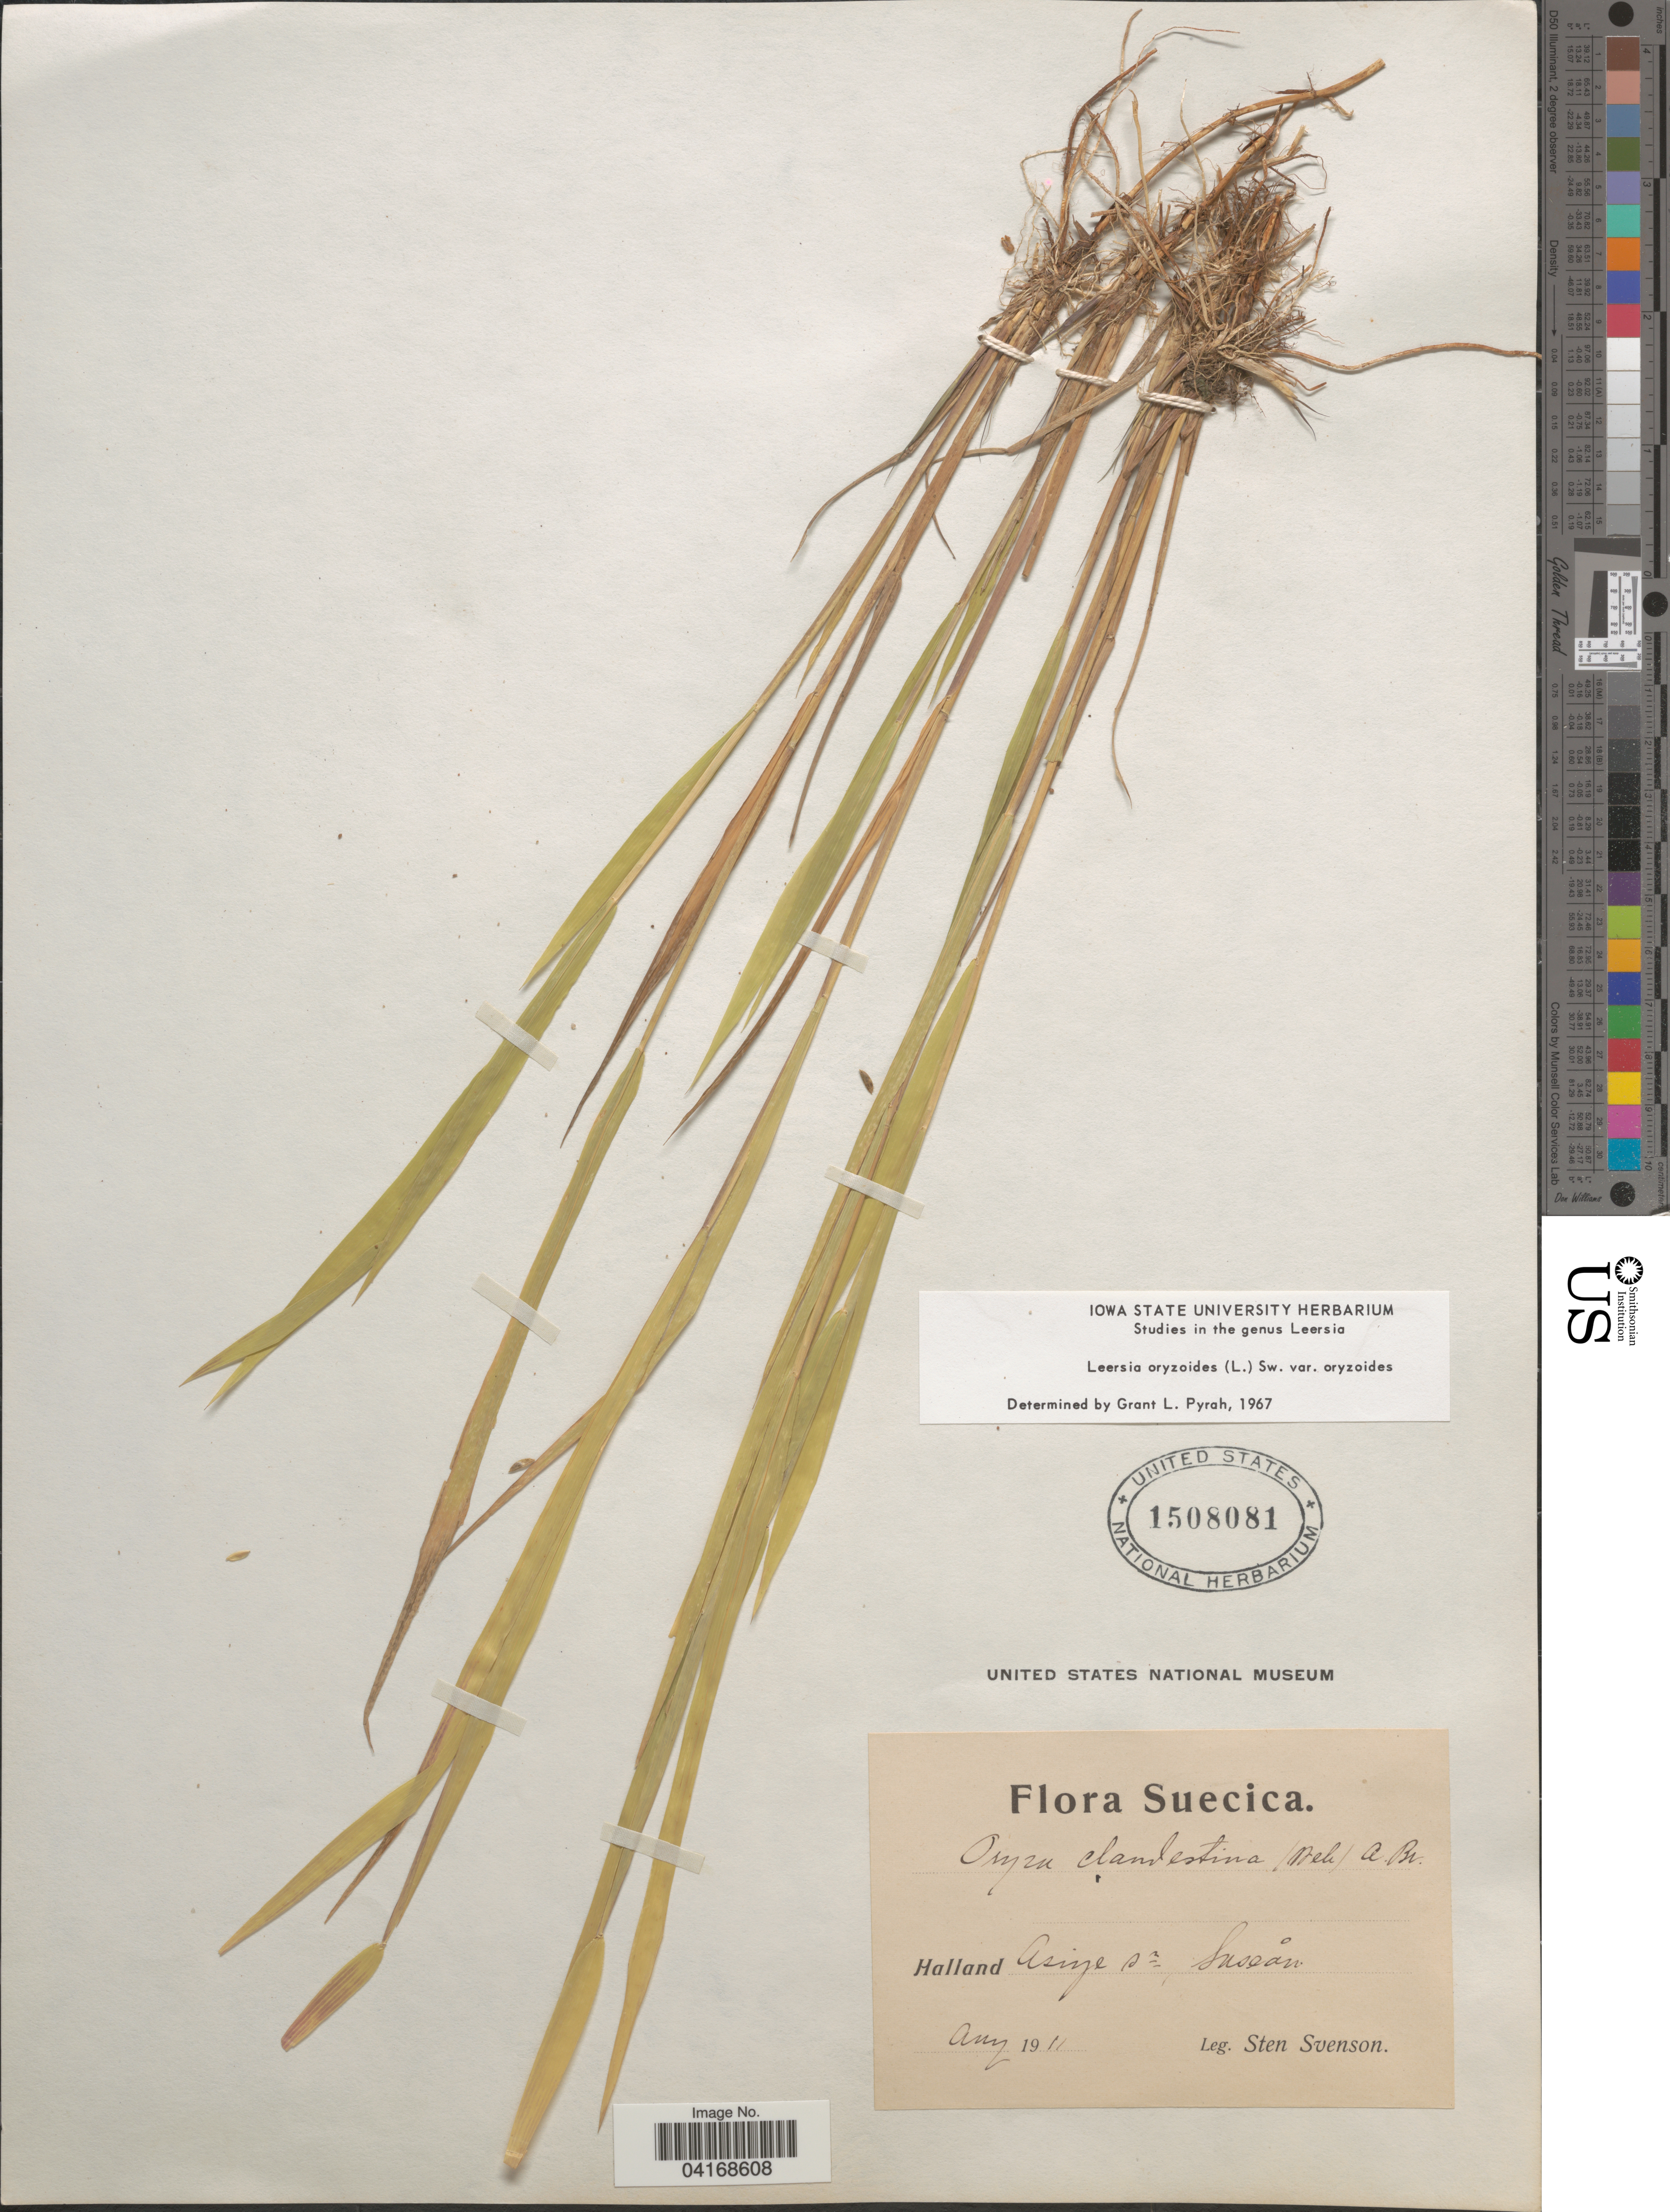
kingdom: Plantae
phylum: Tracheophyta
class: Liliopsida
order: Poales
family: Poaceae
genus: Leersia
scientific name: Leersia oryzoides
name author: (L.) Sw.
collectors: S. Svenson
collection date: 1911-08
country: Sweden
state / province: Halland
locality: Suecica. Halland Asige sn. Suseån.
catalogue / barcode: US 1508081